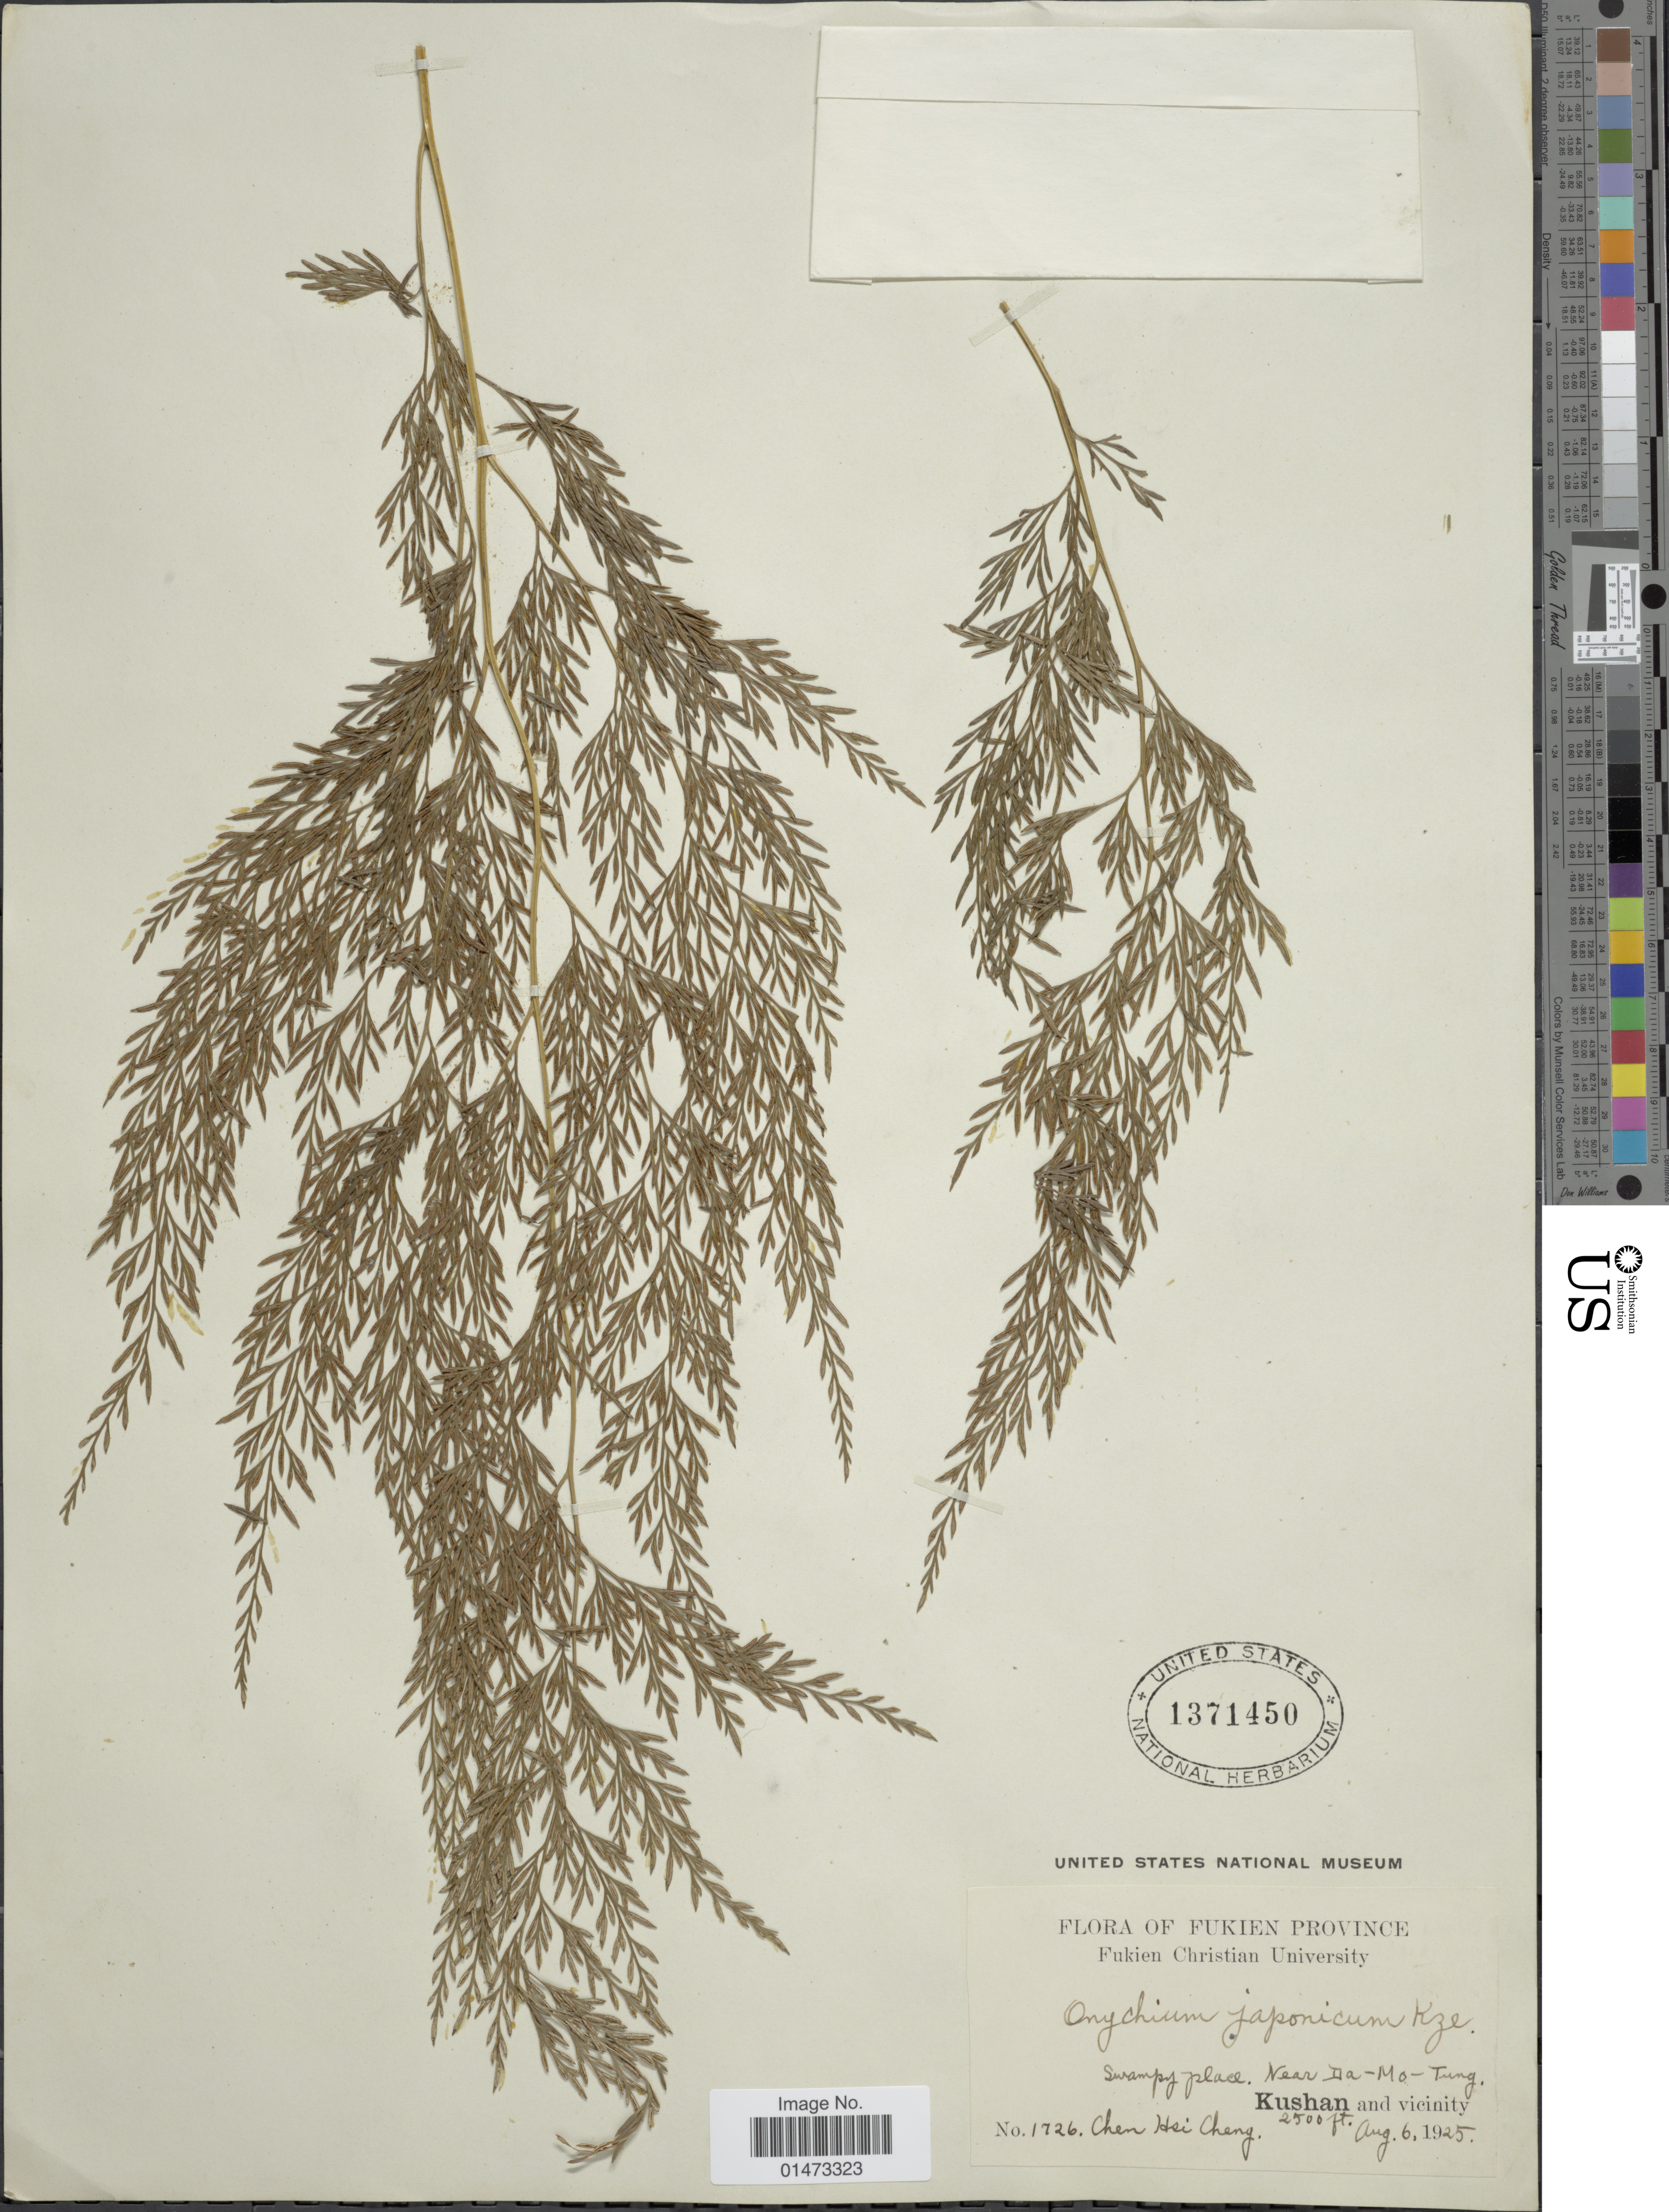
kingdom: Plantae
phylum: Tracheophyta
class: Polypodiopsida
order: Polypodiales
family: Pteridaceae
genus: Onychium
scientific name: Onychium japonicum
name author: (Thunb.) Kunze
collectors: Chen Hsi Cheng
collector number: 1726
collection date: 1925-08-06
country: China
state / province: Fujian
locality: Fukien Province, swampy place, near Da-Mo-Tung, Kushan and vicinity.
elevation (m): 762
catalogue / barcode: US 1371450